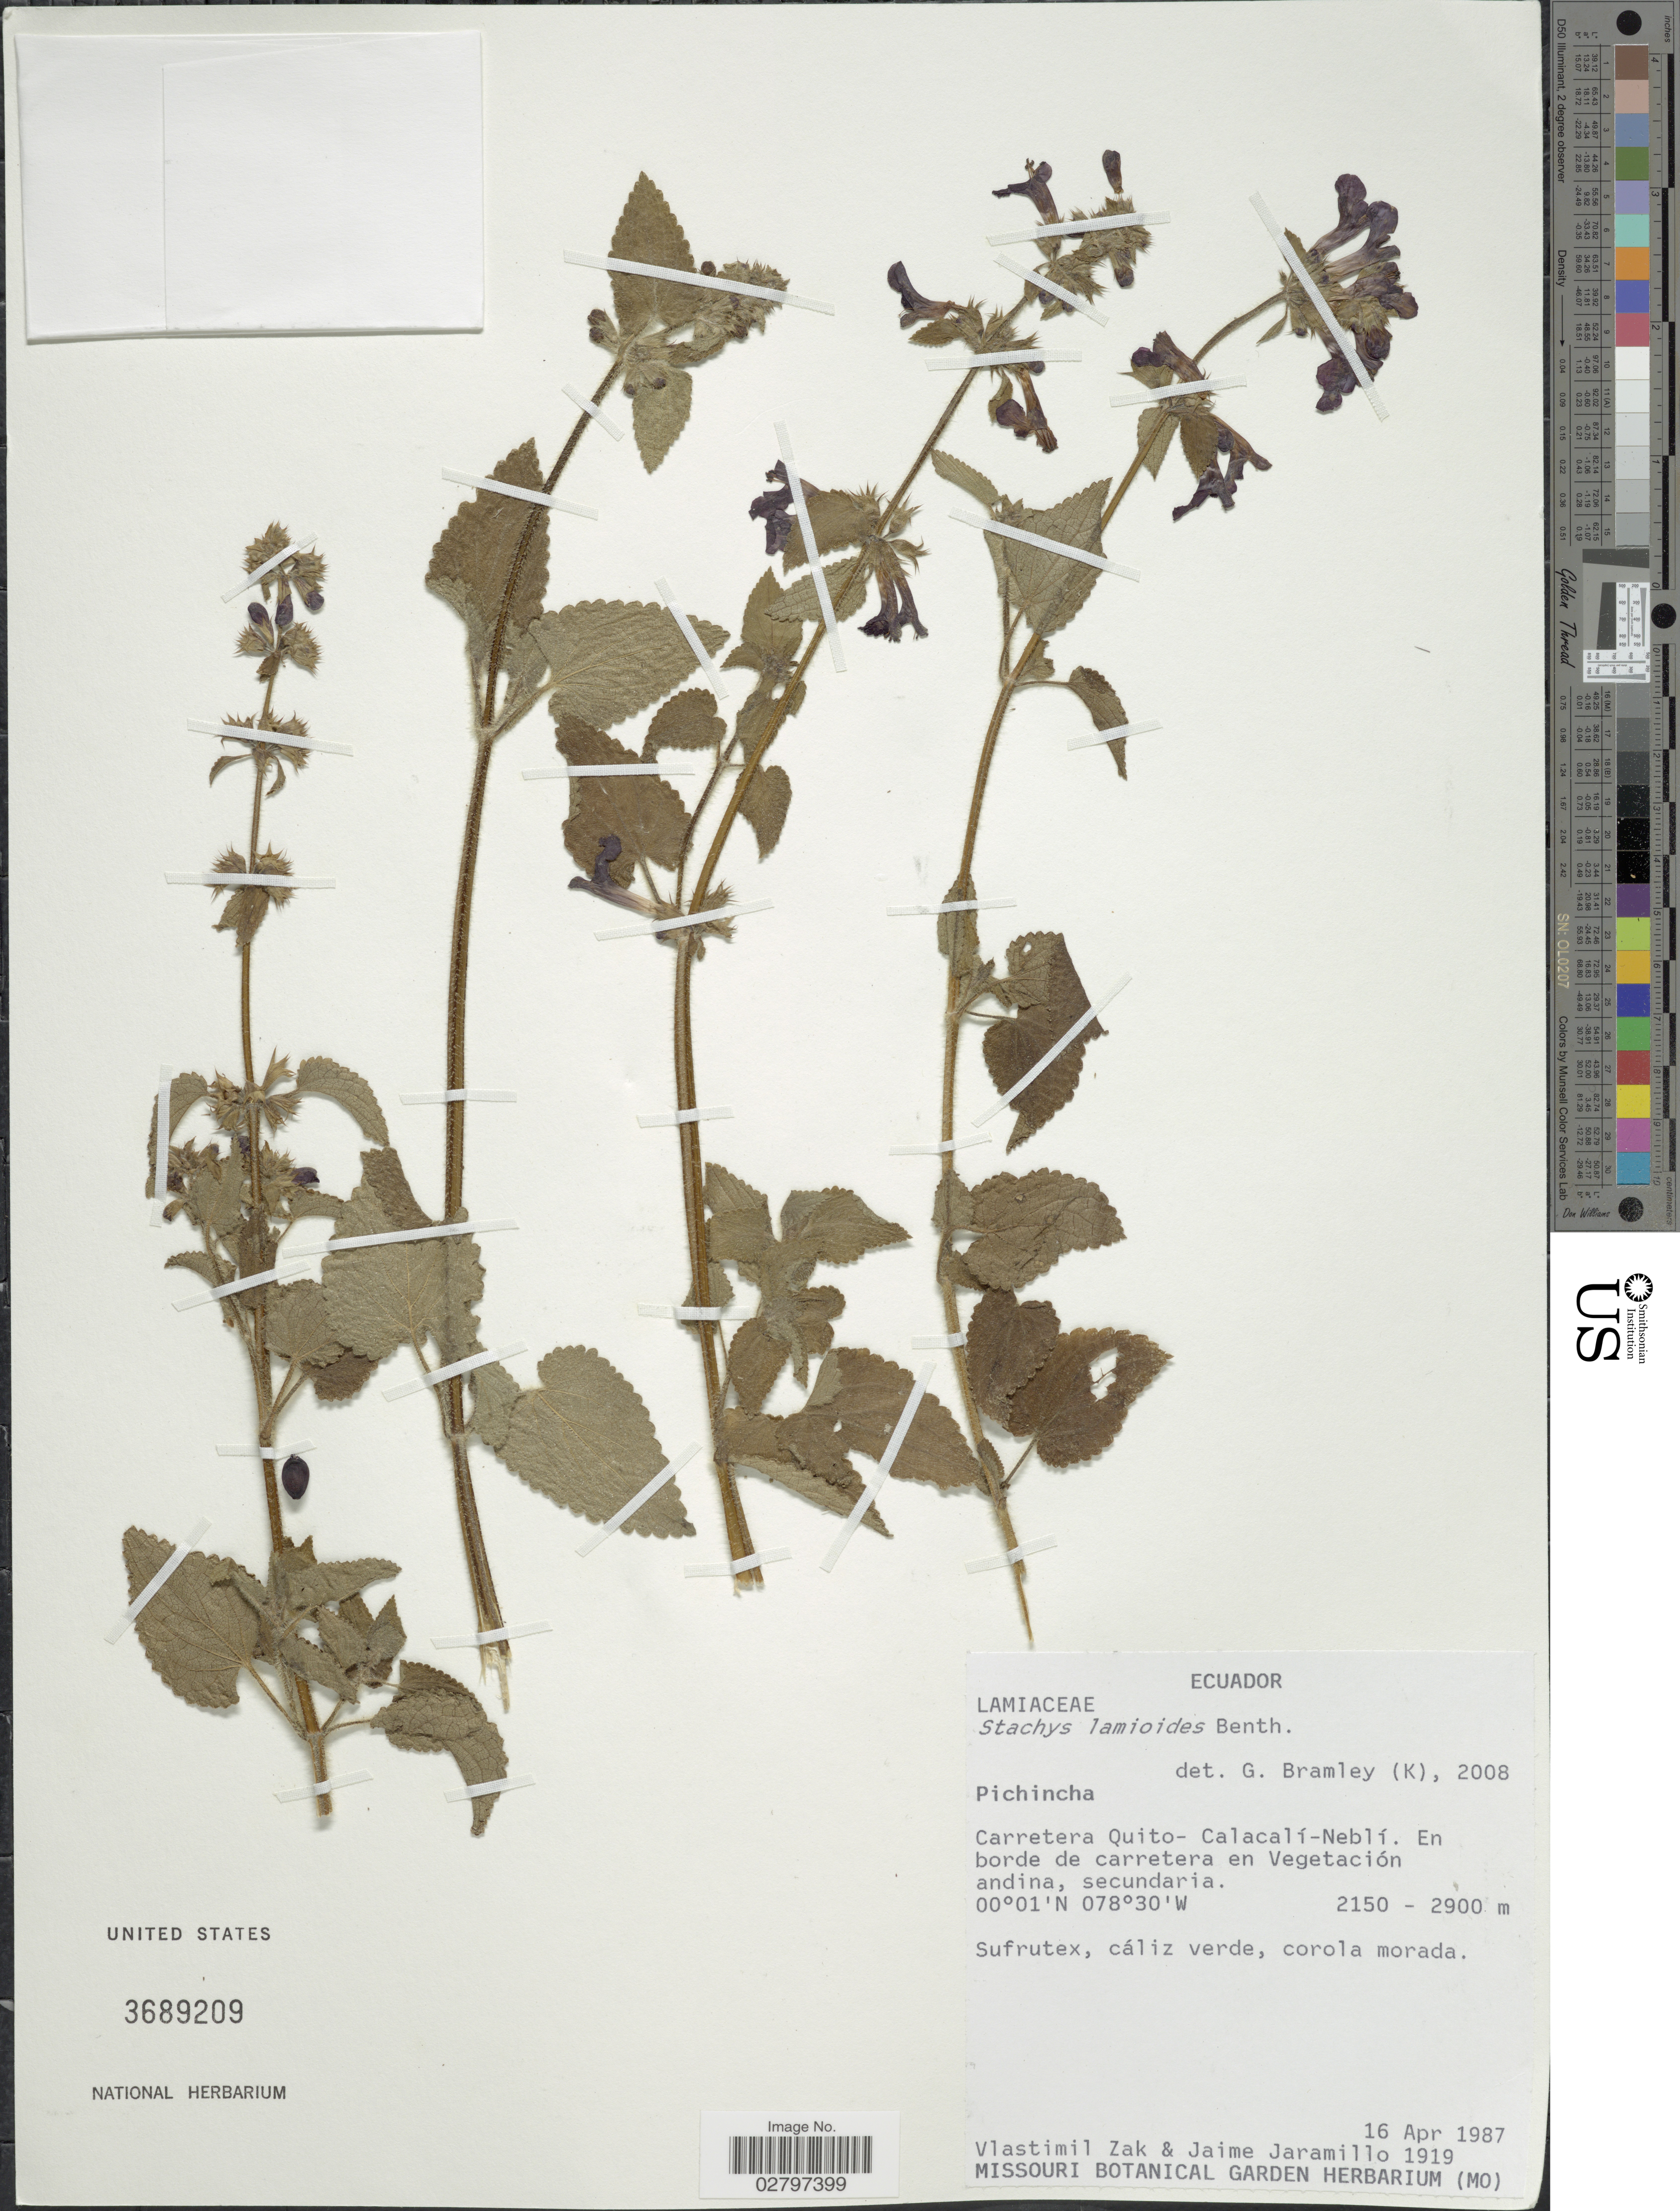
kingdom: Plantae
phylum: Tracheophyta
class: Magnoliopsida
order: Lamiales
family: Lamiaceae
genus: Stachys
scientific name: Stachys lamioides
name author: Benth.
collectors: V. Zak & J. Jaramillo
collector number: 1919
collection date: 1987-04-16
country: Ecuador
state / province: Pichincha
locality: Carretera Quito-Calacalí-Neblí.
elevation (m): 2150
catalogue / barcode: US 3689209